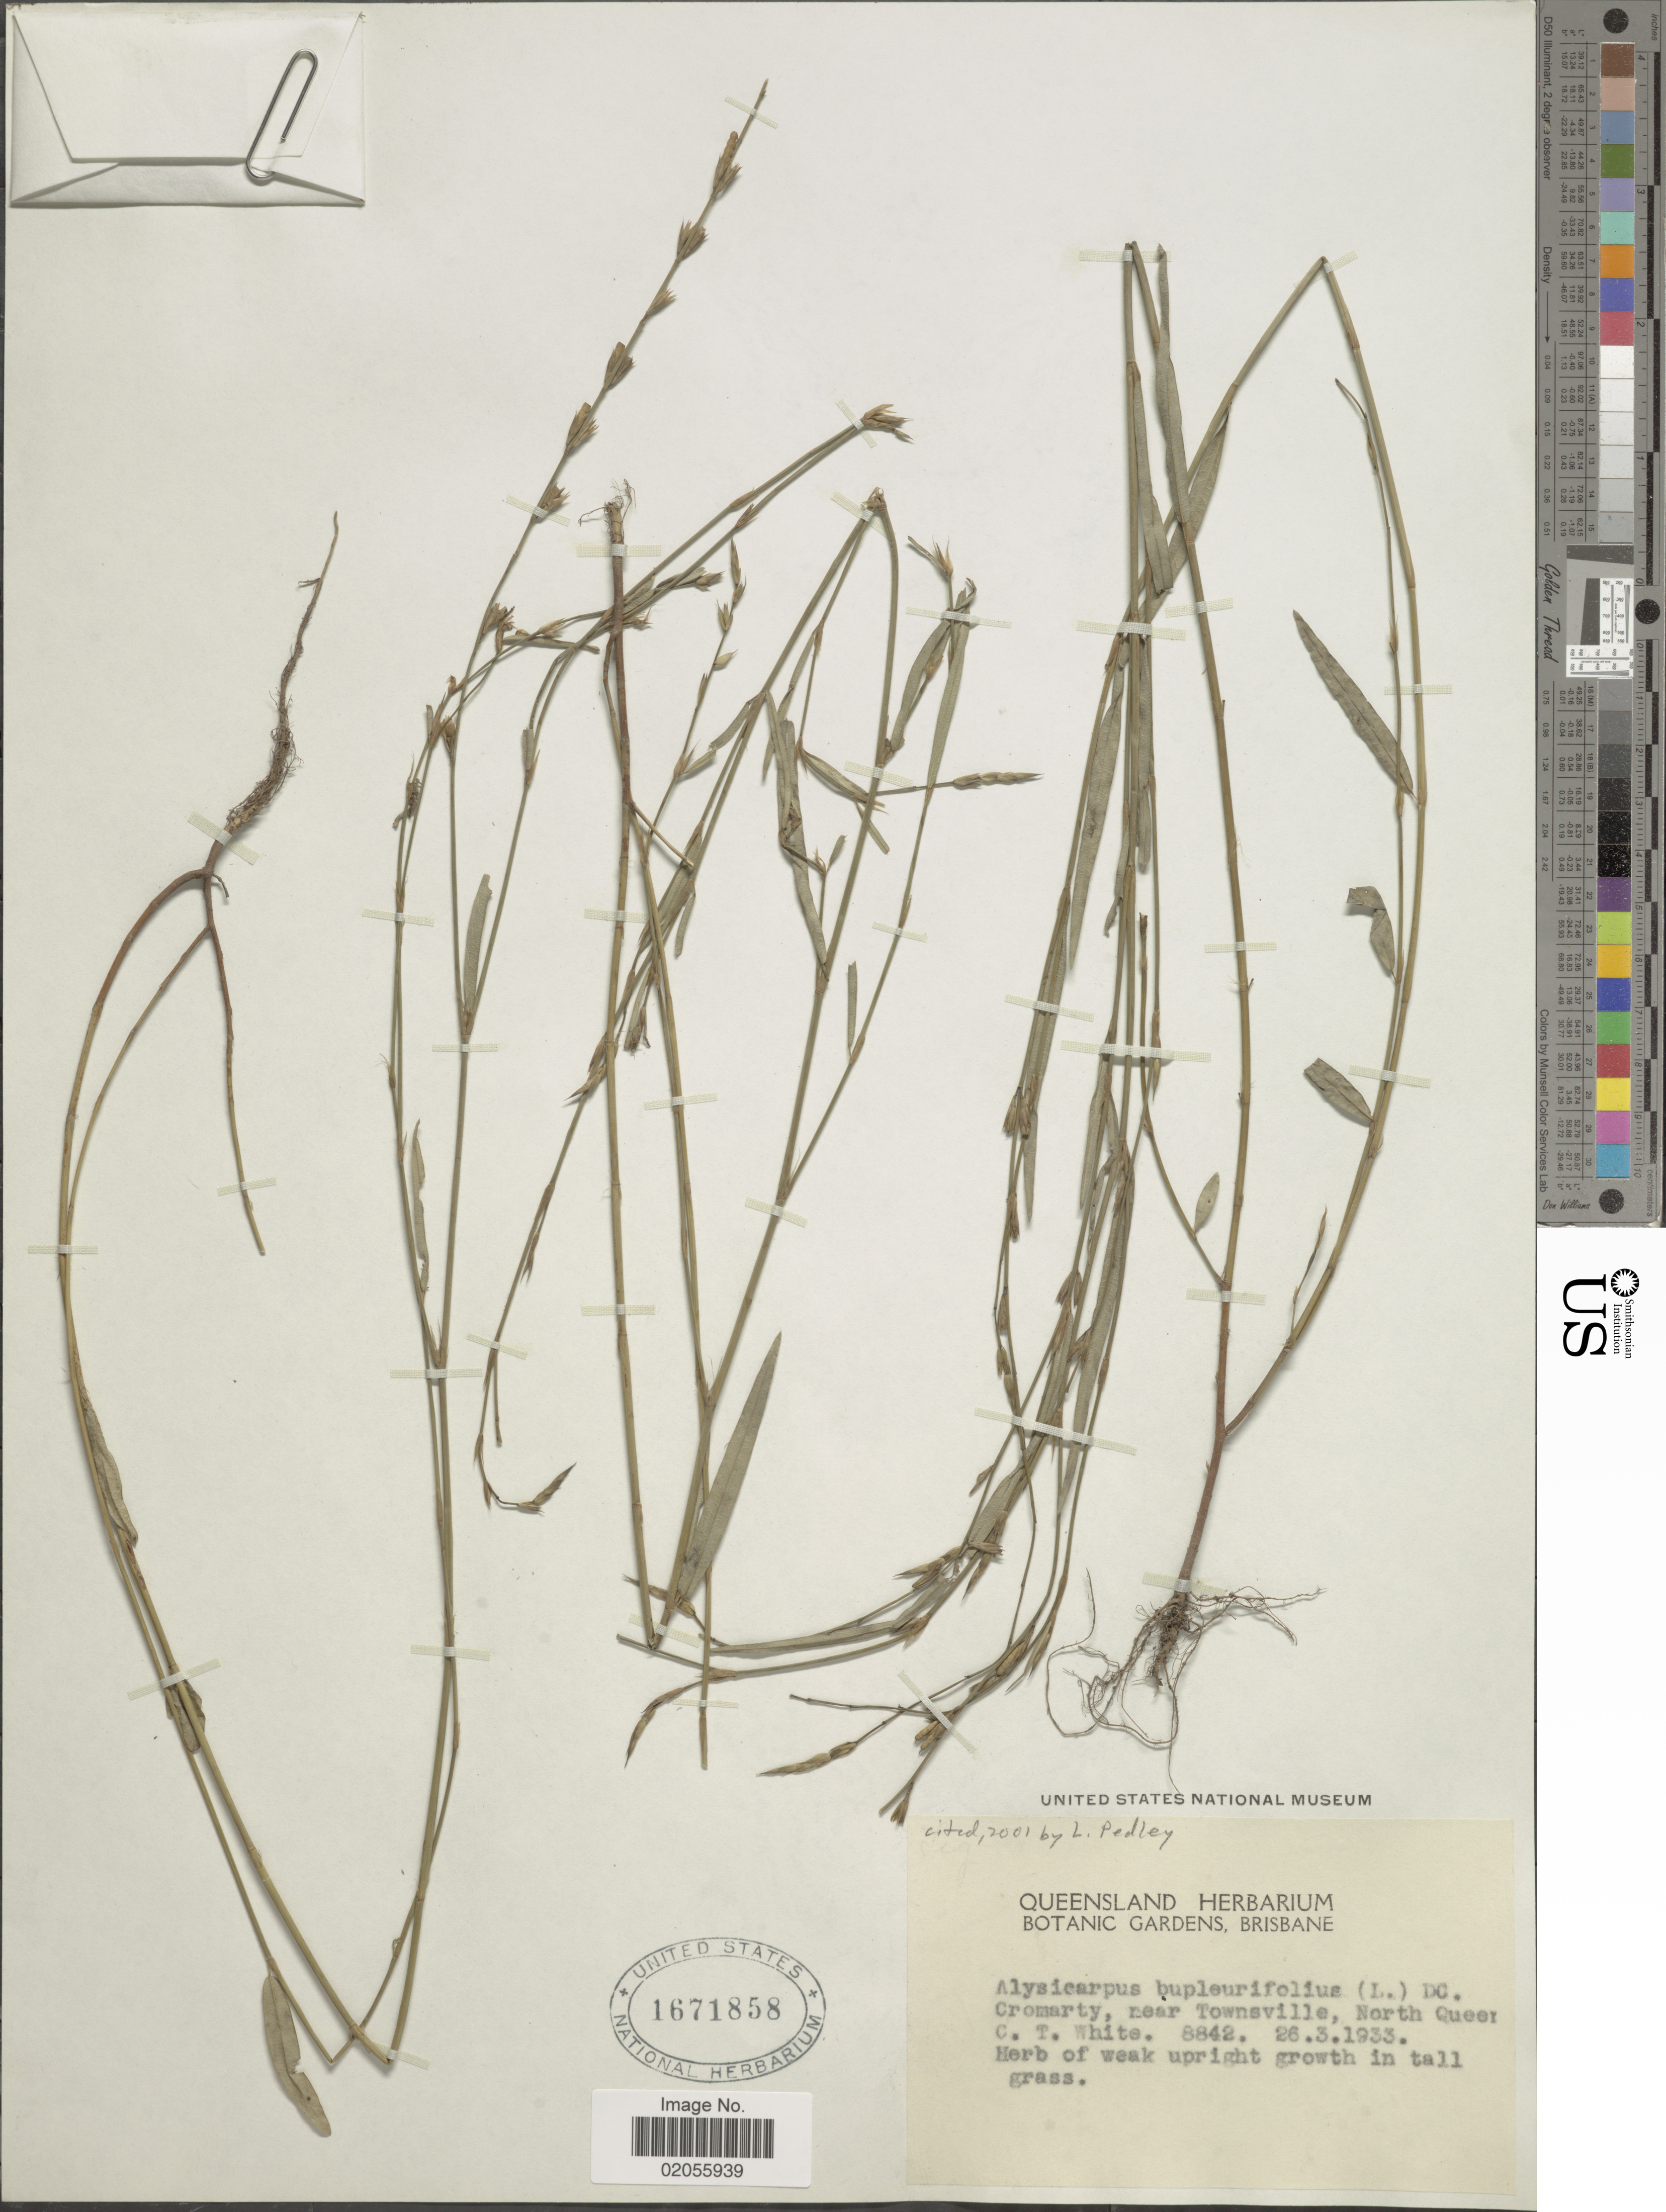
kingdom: Plantae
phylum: Tracheophyta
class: Magnoliopsida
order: Fabales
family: Fabaceae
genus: Alysicarpus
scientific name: Alysicarpus bupleurifolius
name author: (L.) DC.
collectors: C. T. White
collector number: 8842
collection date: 1933-03-26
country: Australia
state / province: Queensland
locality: Cromarty, near Townsville, North Queen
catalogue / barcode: US 1671858